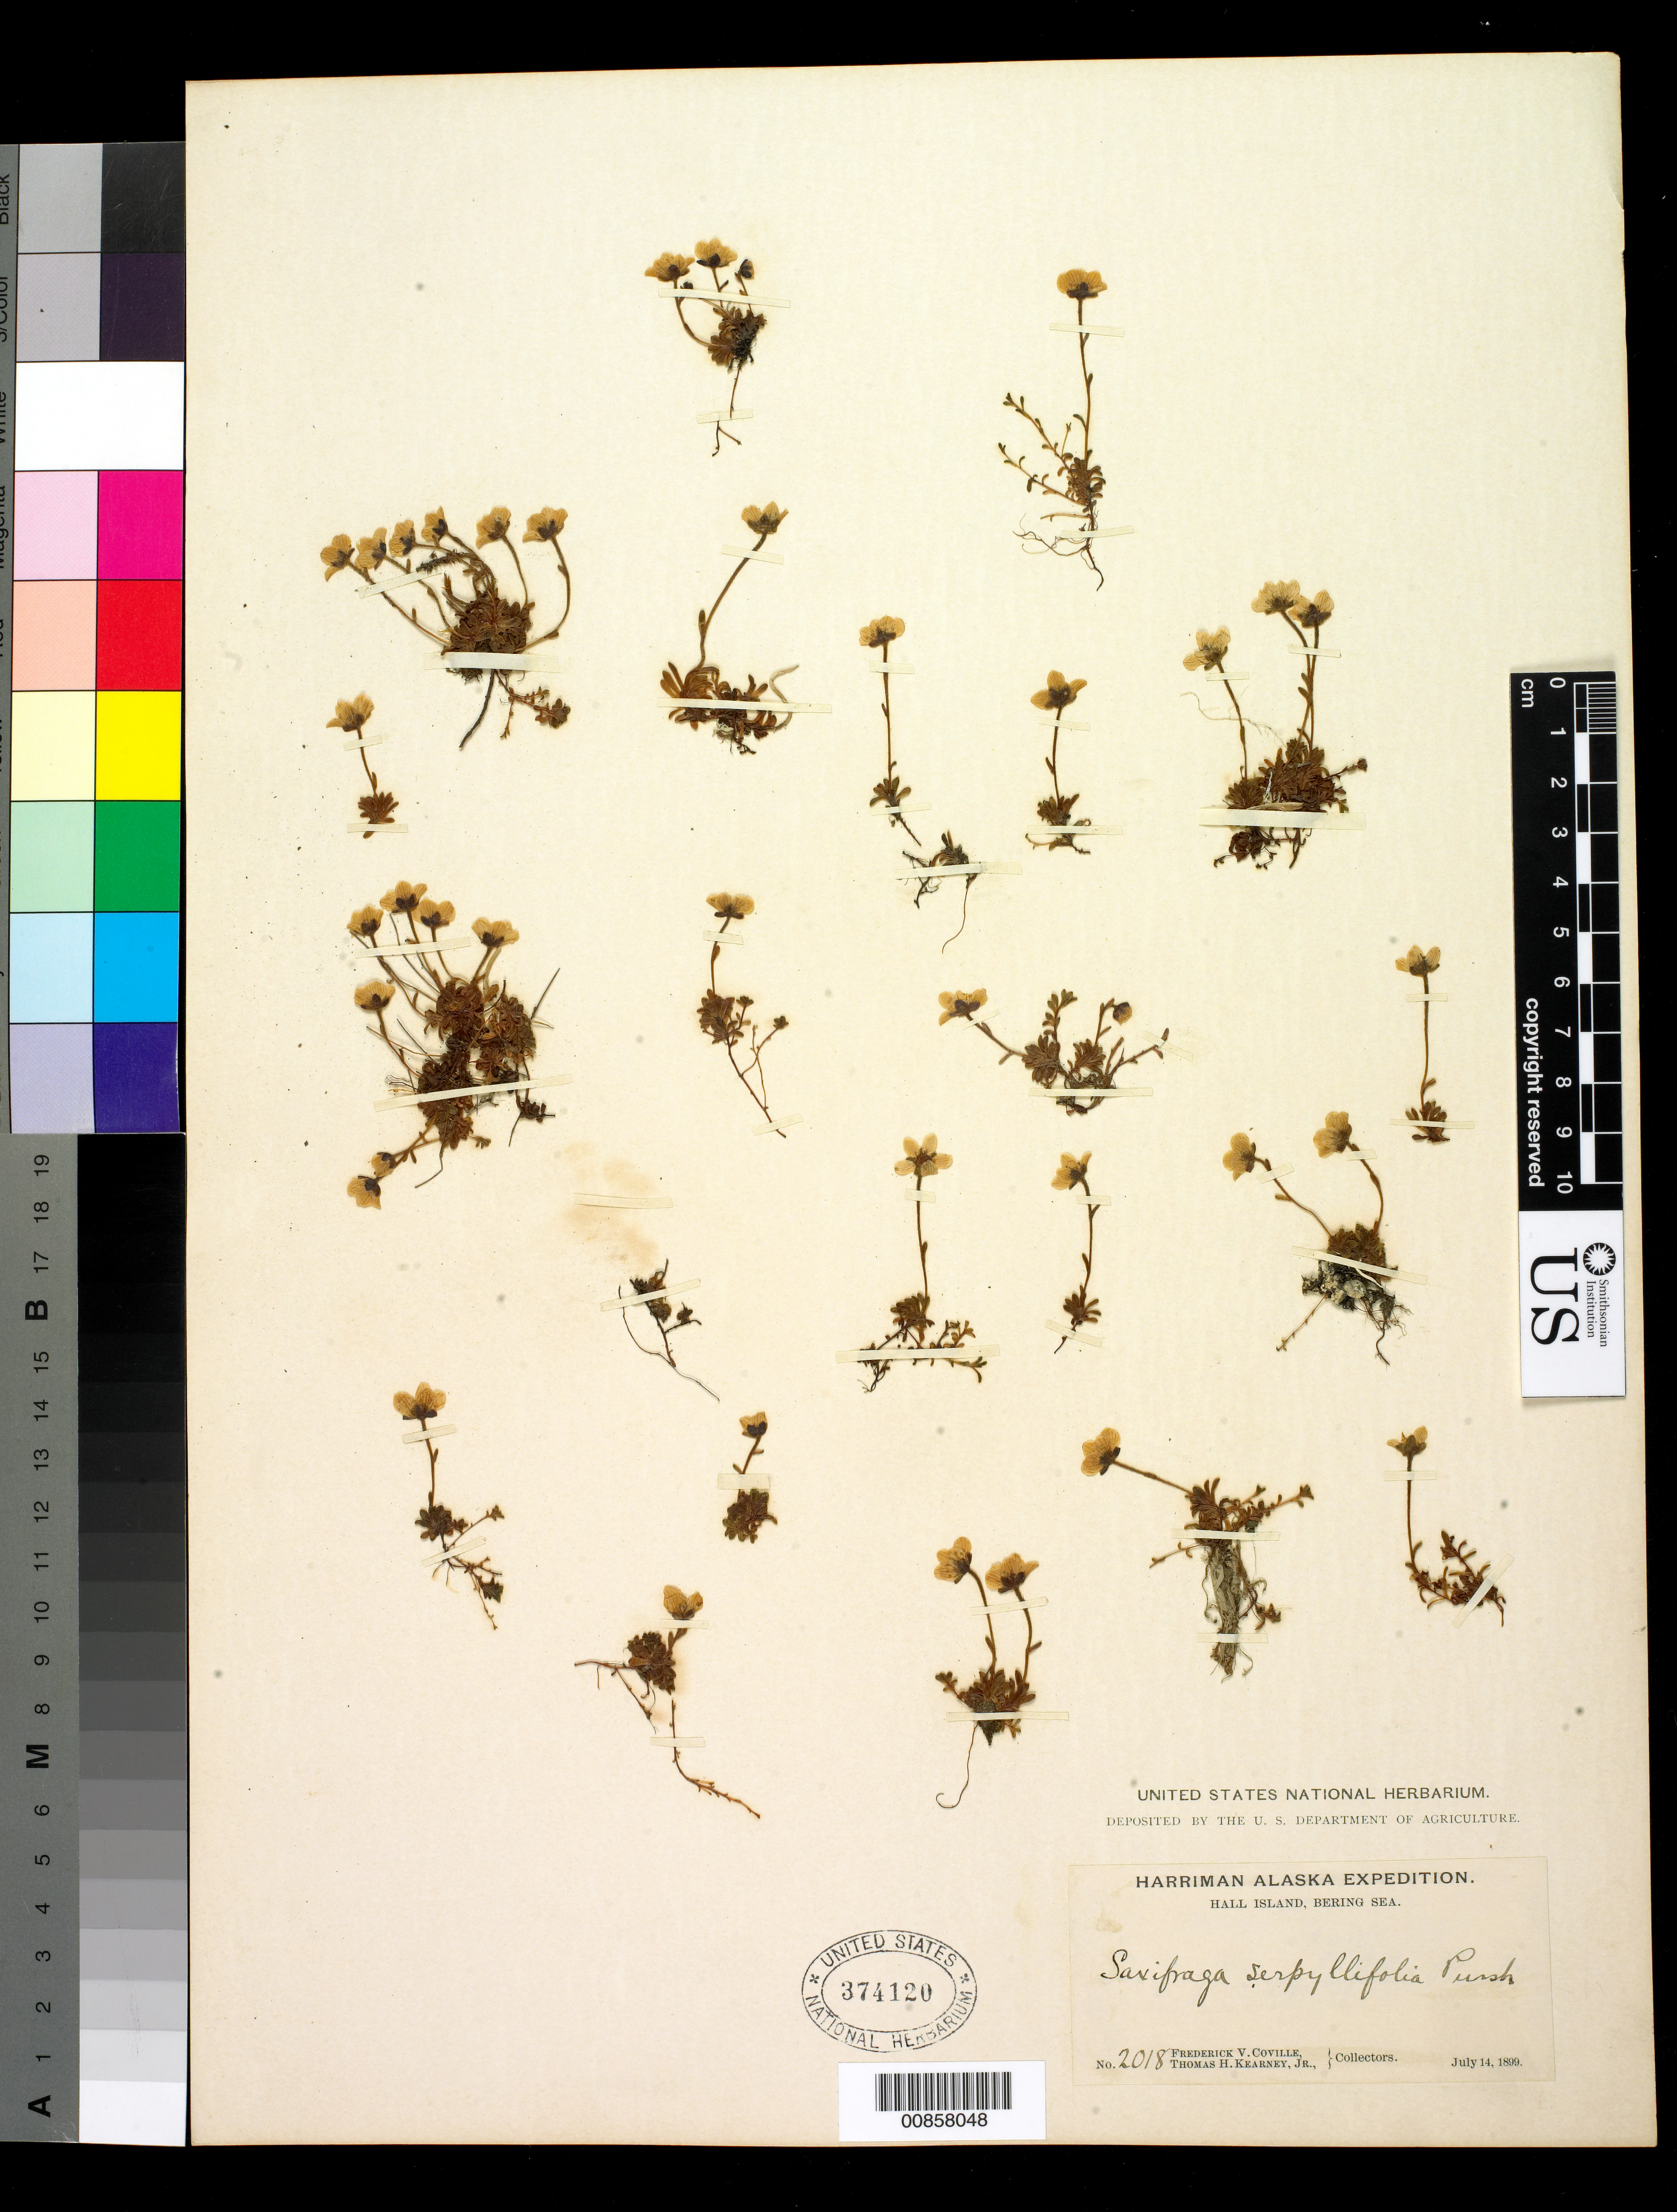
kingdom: Plantae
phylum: Tracheophyta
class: Magnoliopsida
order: Saxifragales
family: Saxifragaceae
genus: Saxifraga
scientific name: Saxifraga serpyllifolia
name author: Pursh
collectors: F. V. Coville & T. H. Kearney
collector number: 2018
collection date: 1899-07-14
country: United States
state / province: Alaska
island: Hall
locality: Bering Sea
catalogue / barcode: US 374120